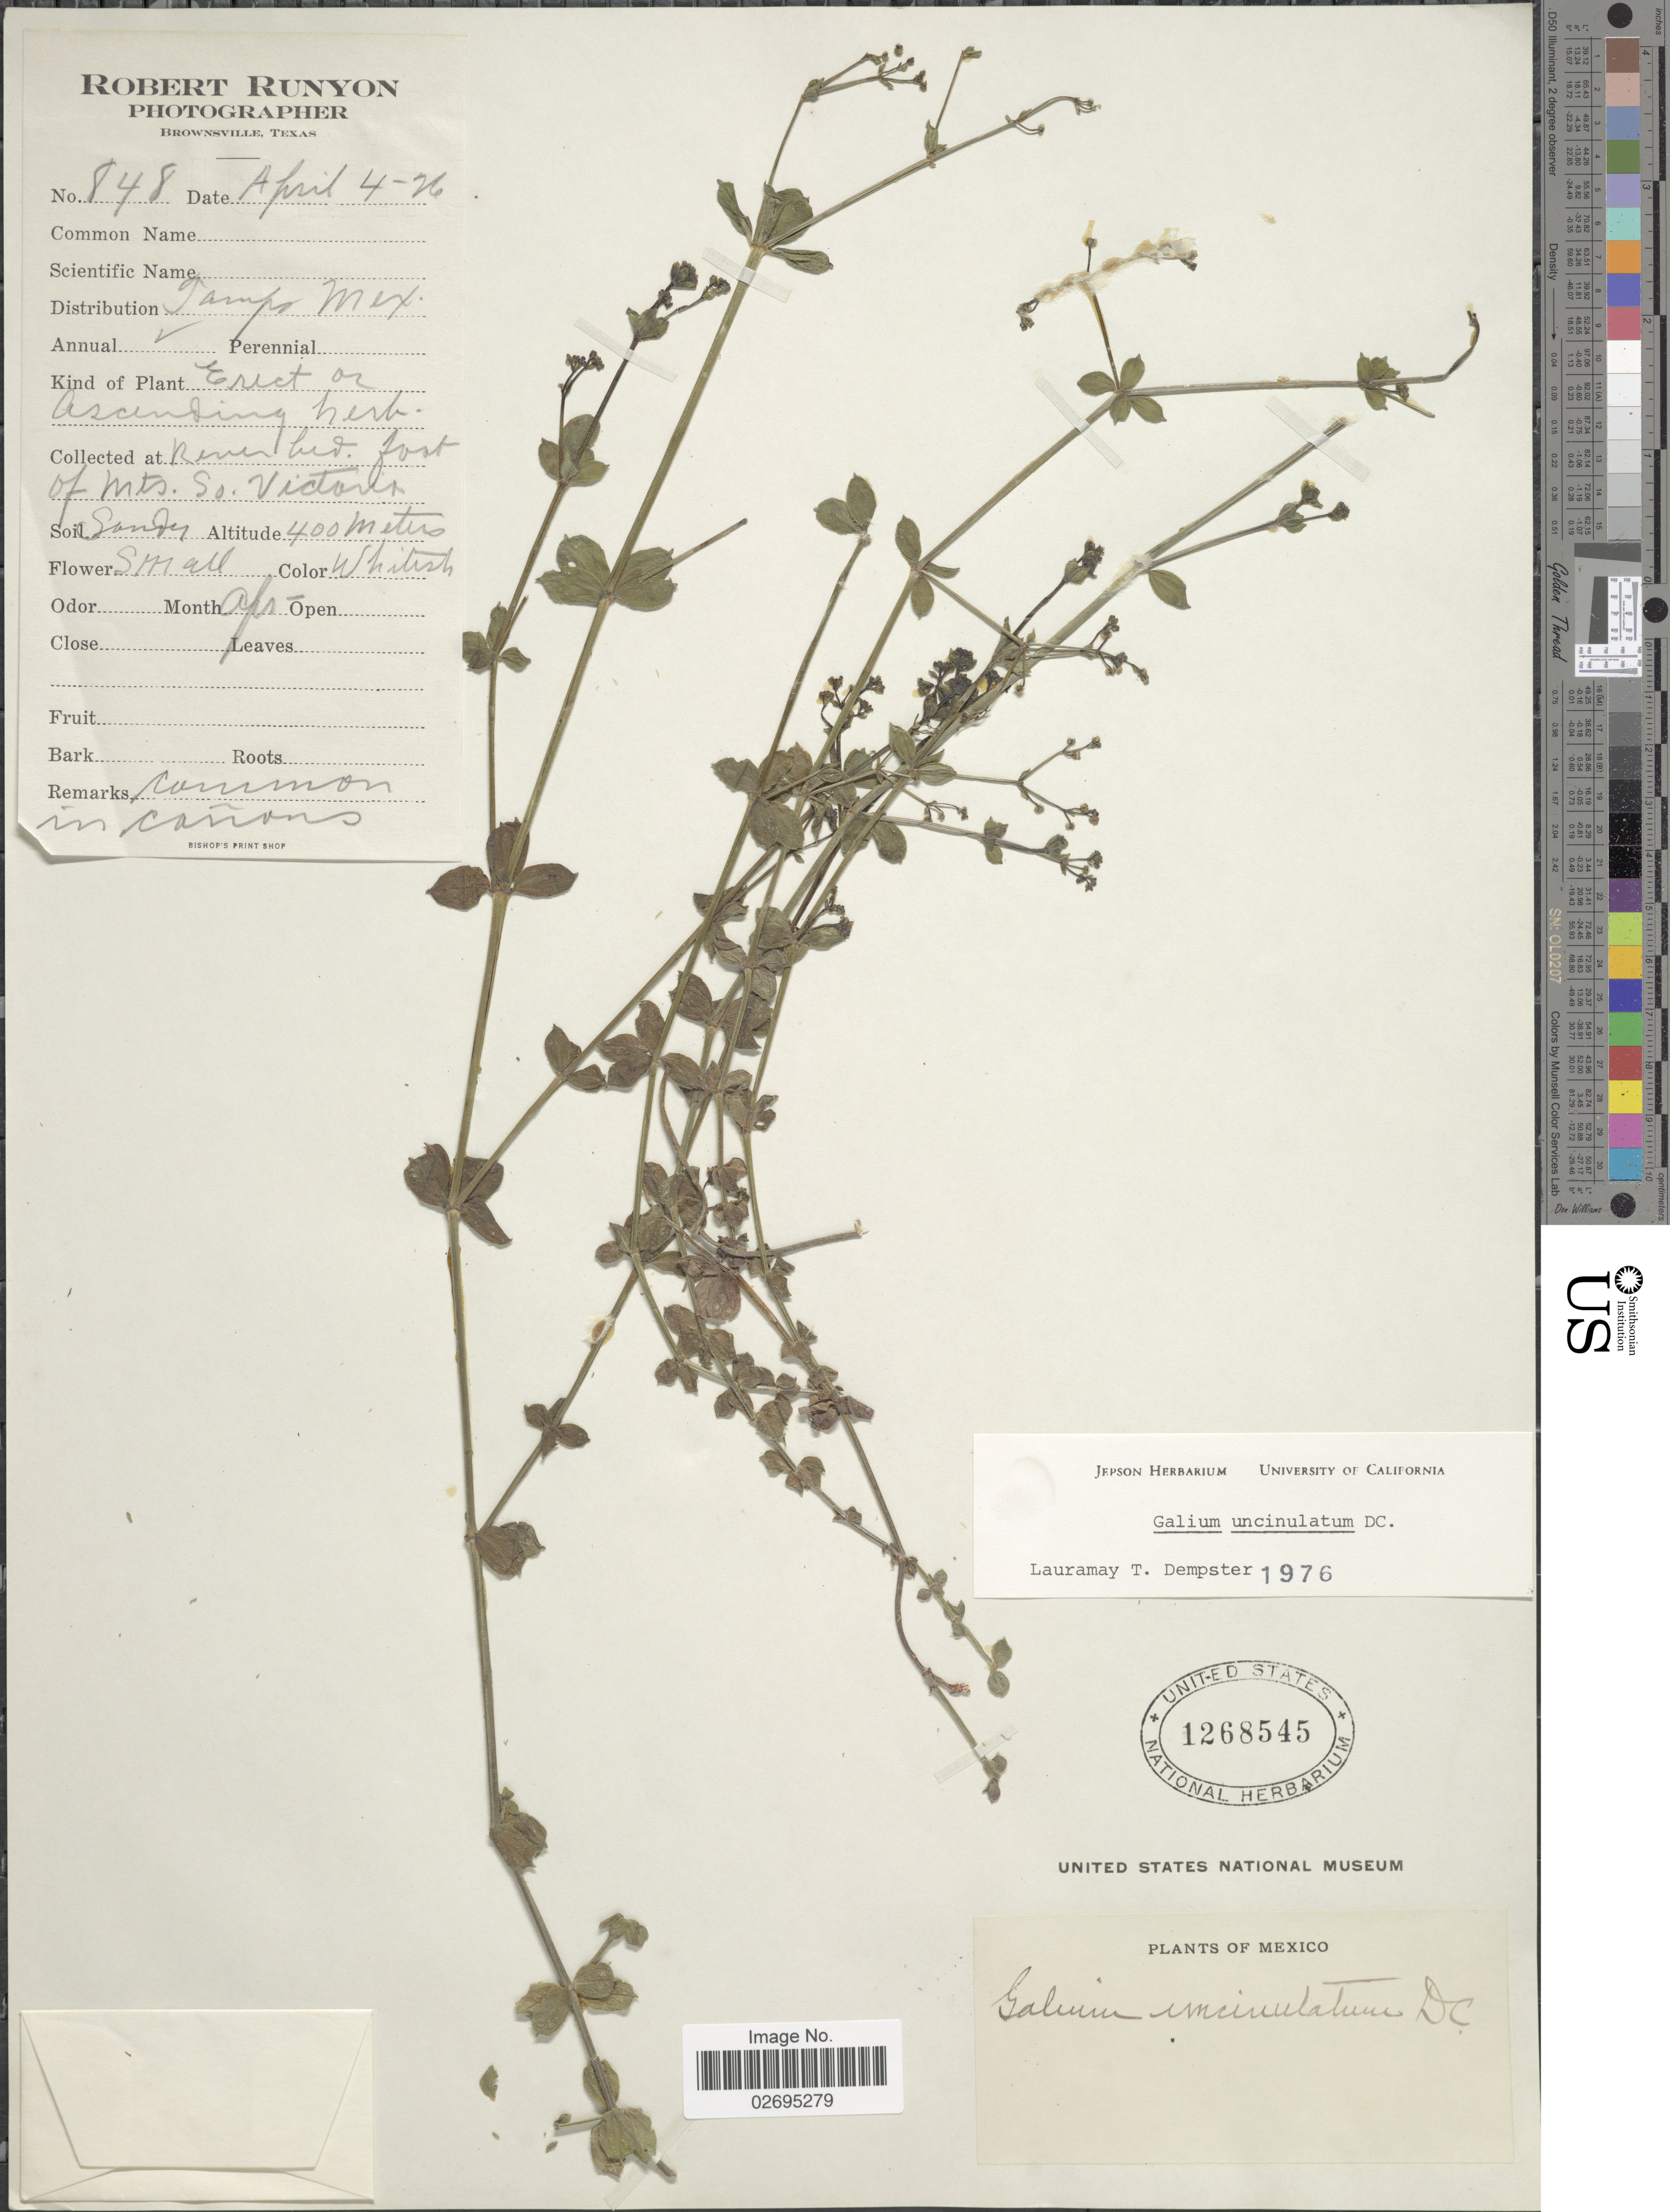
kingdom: Plantae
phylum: Tracheophyta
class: Magnoliopsida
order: Gentianales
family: Rubiaceae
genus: Galium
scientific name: Galium uncinulatum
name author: DC.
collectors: R. Runyon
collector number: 848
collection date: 1926-04-04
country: Mexico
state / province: Tamaulipas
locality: River bed fort of mts. So. Victoria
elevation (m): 400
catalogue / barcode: US 1268545